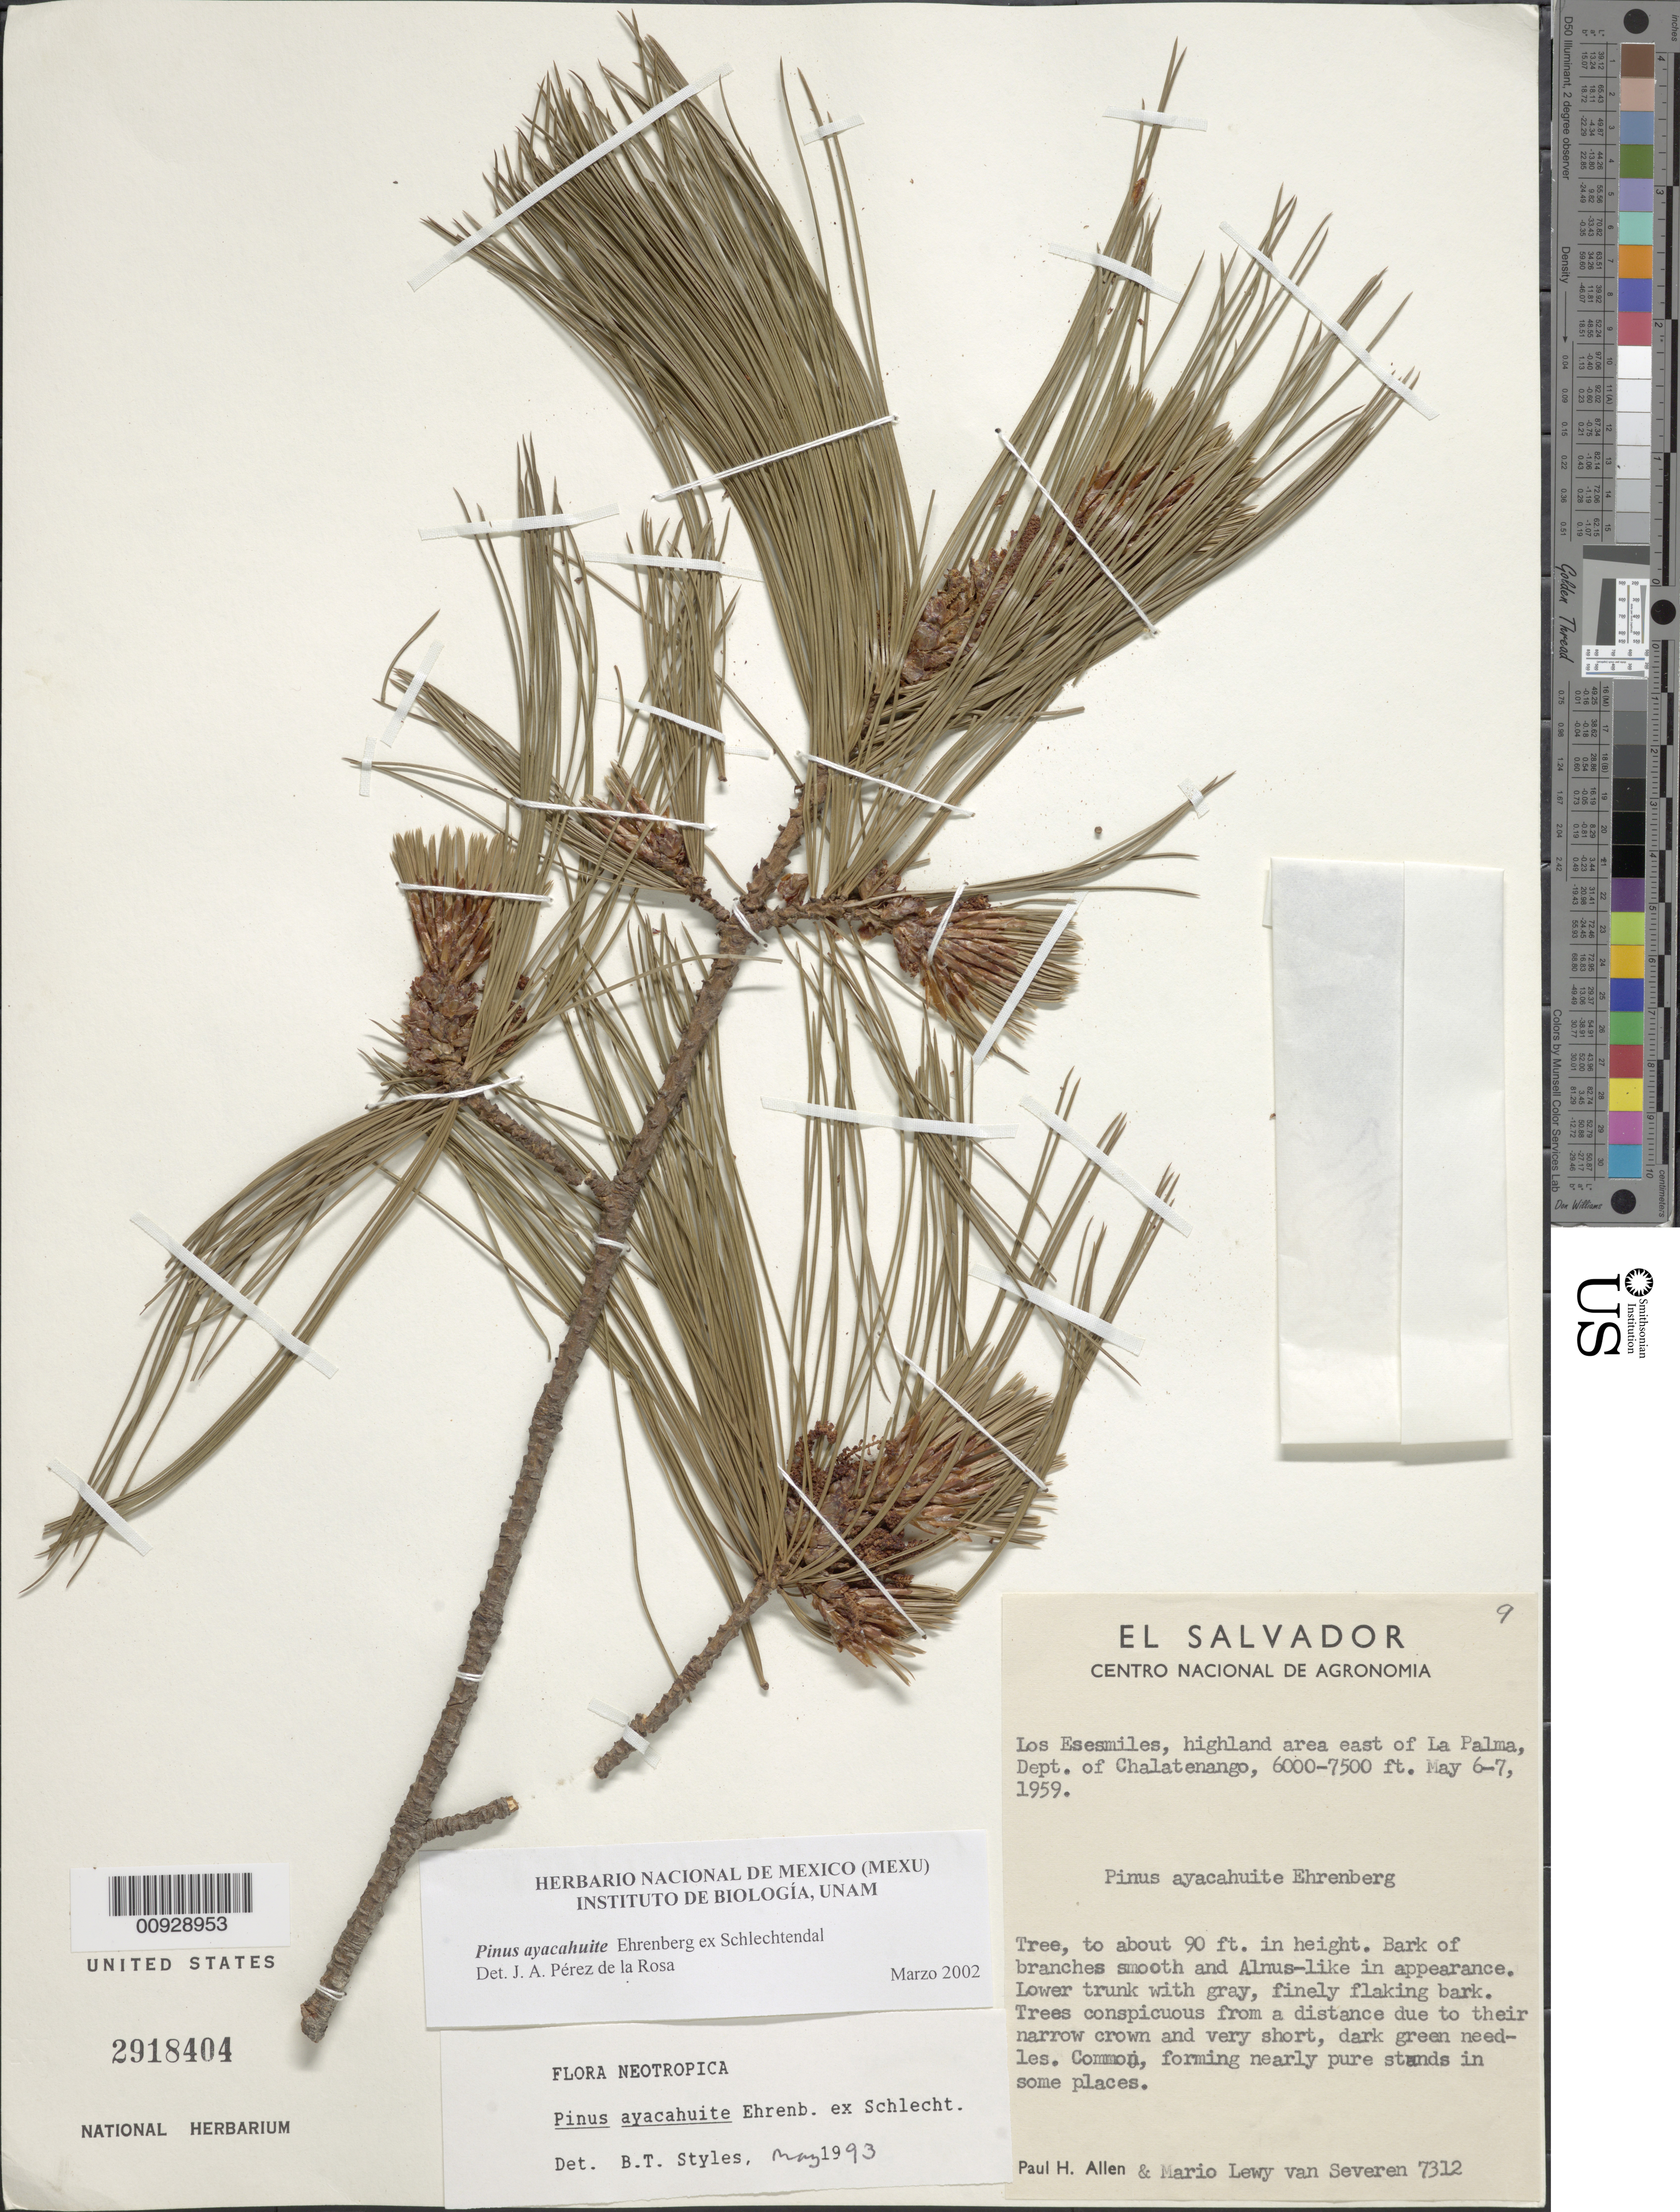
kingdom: Plantae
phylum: Tracheophyta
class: Pinopsida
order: Pinales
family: Pinaceae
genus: Pinus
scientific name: Pinus ayacahuite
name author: Ehrenb. ex Schltdl.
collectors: P. H. Allen & M. Van Severen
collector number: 7312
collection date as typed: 06 May 1959 to 07 May 1959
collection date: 1959-05-06/1959-05-07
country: El Salvador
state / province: Chalatenango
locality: Los Esesmiles, highland area east of La Palma.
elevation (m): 1829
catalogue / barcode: US 2918404